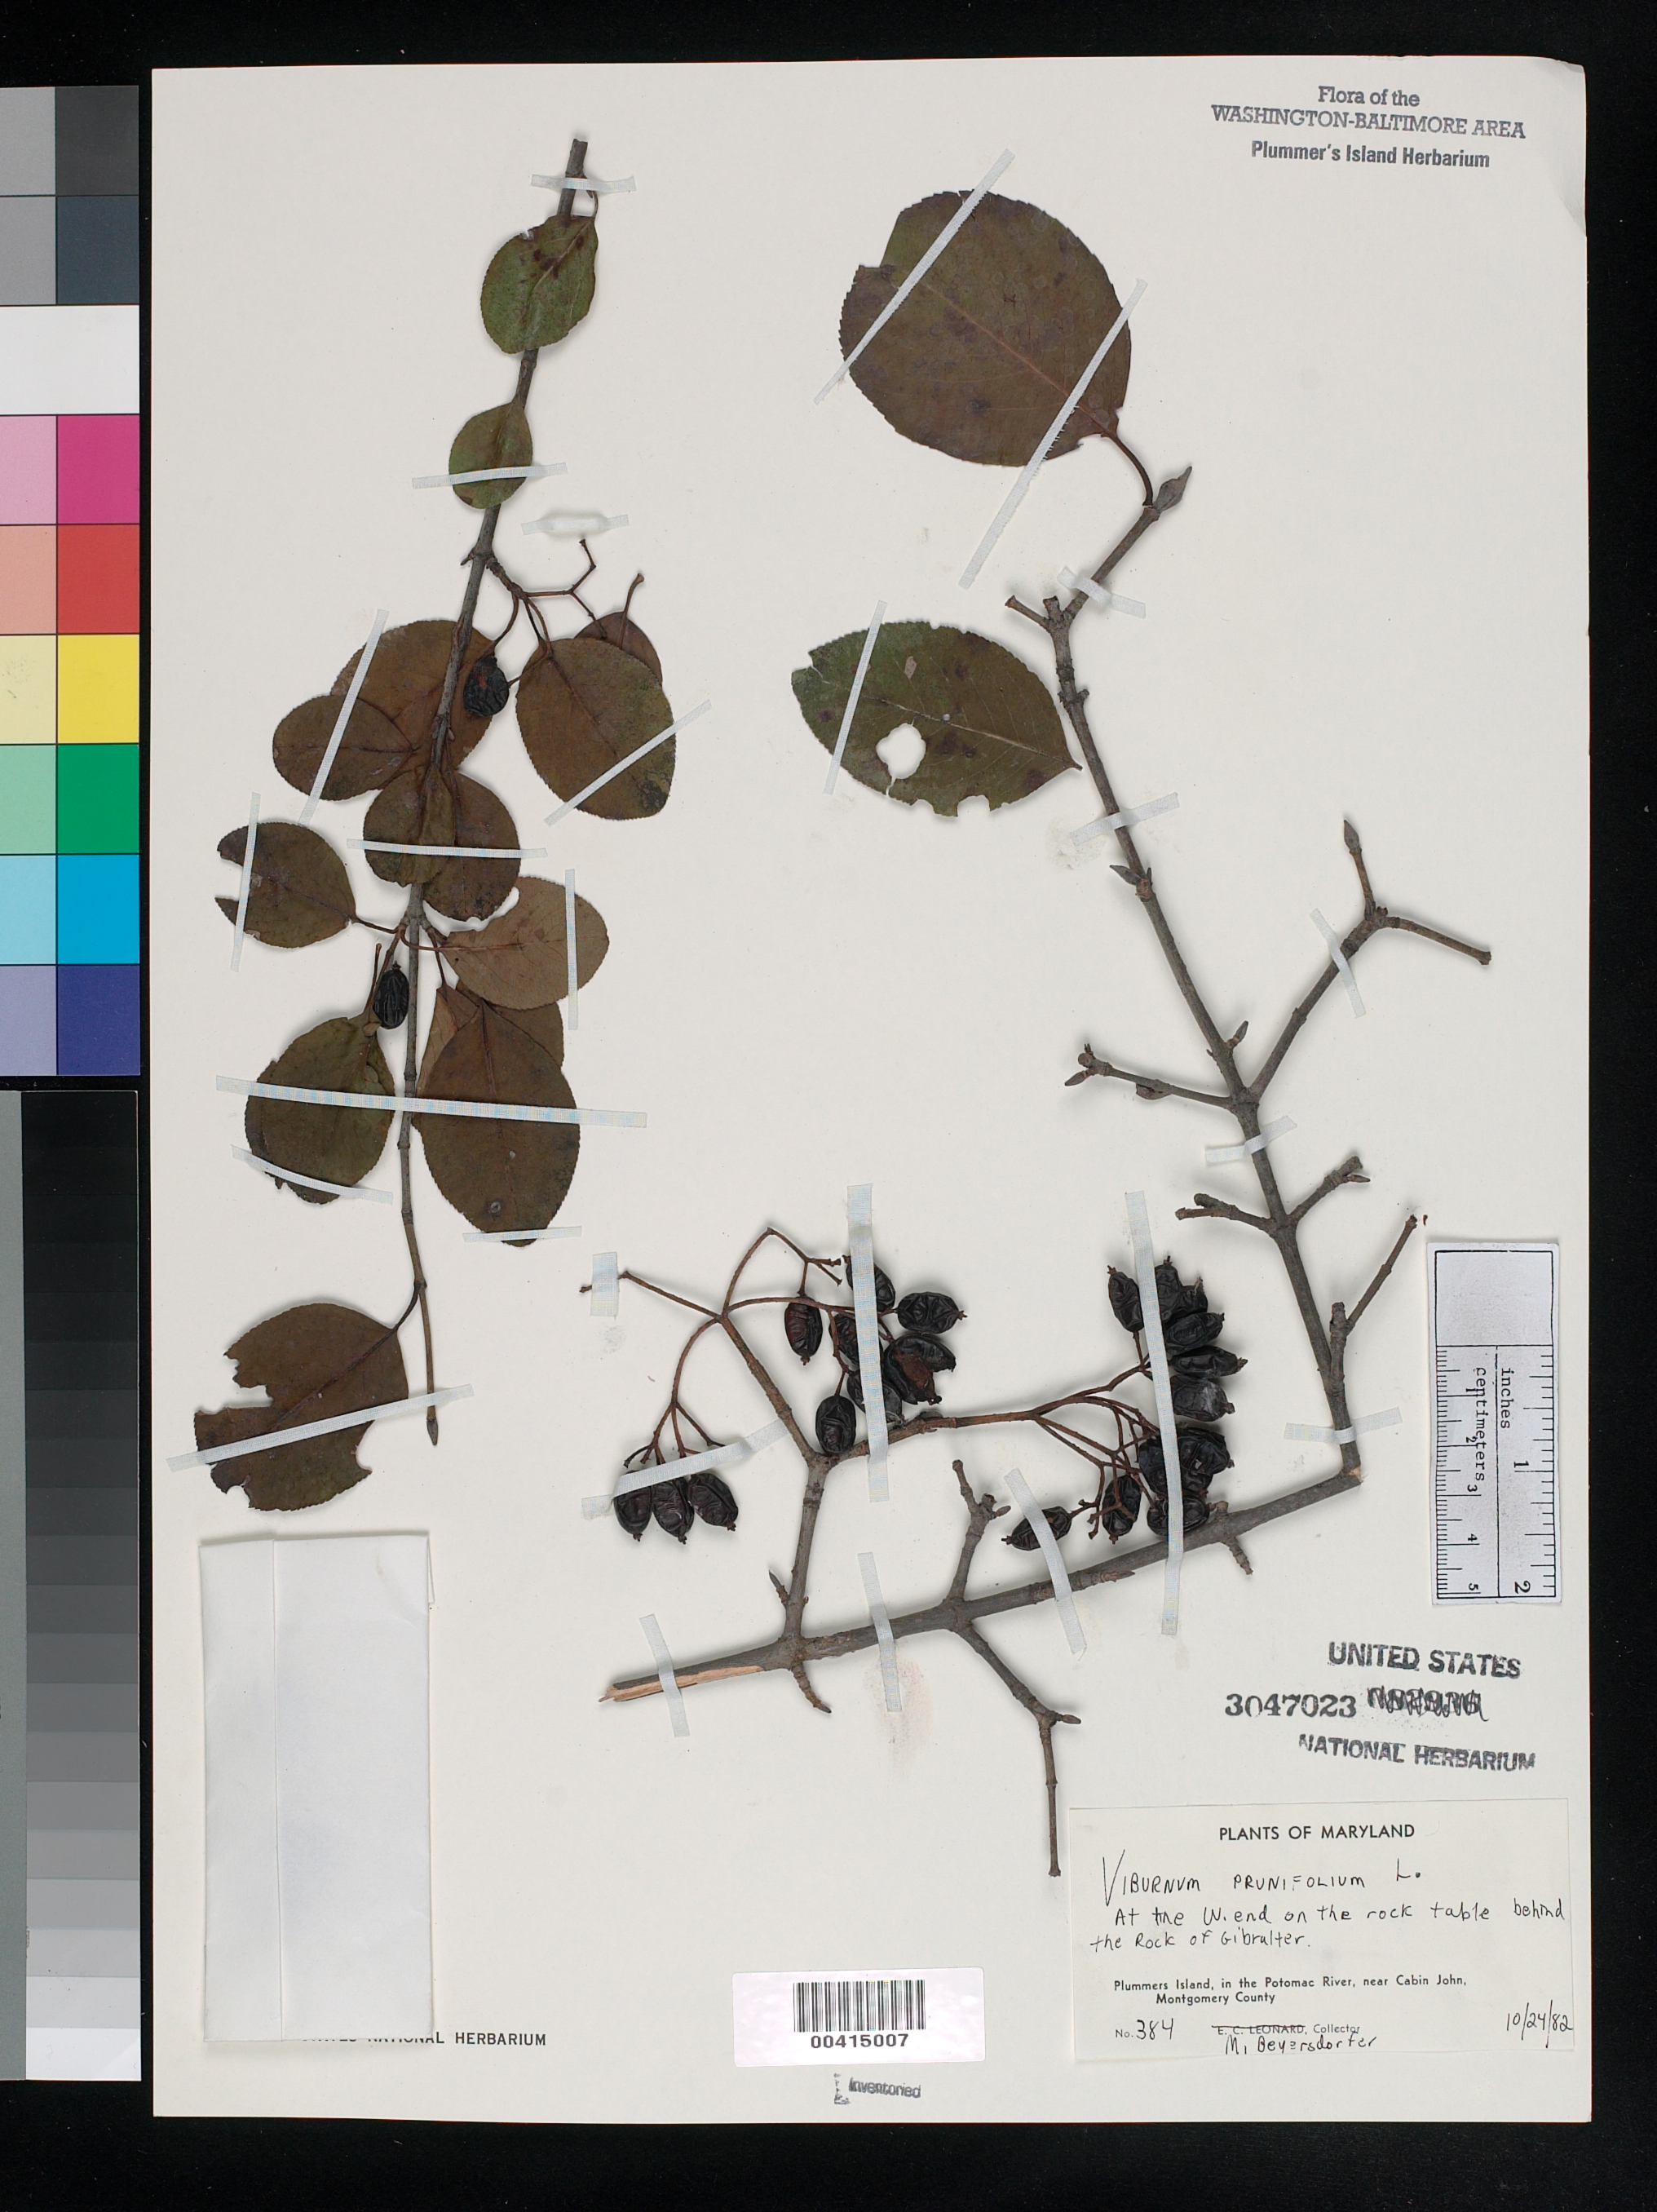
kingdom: Plantae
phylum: Tracheophyta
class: Magnoliopsida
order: Dipsacales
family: Viburnaceae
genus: Viburnum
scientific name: Viburnum prunifolium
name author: L.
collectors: M. Beyersdorfer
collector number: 384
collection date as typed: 24 Oct 1982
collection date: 1982-10-24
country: United States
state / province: Maryland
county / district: Montgomery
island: Plummers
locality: Plummer's Island; at the west end on the Rock Table behind the Rock of Gibraltar C. & O. Canal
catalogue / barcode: US 3047023